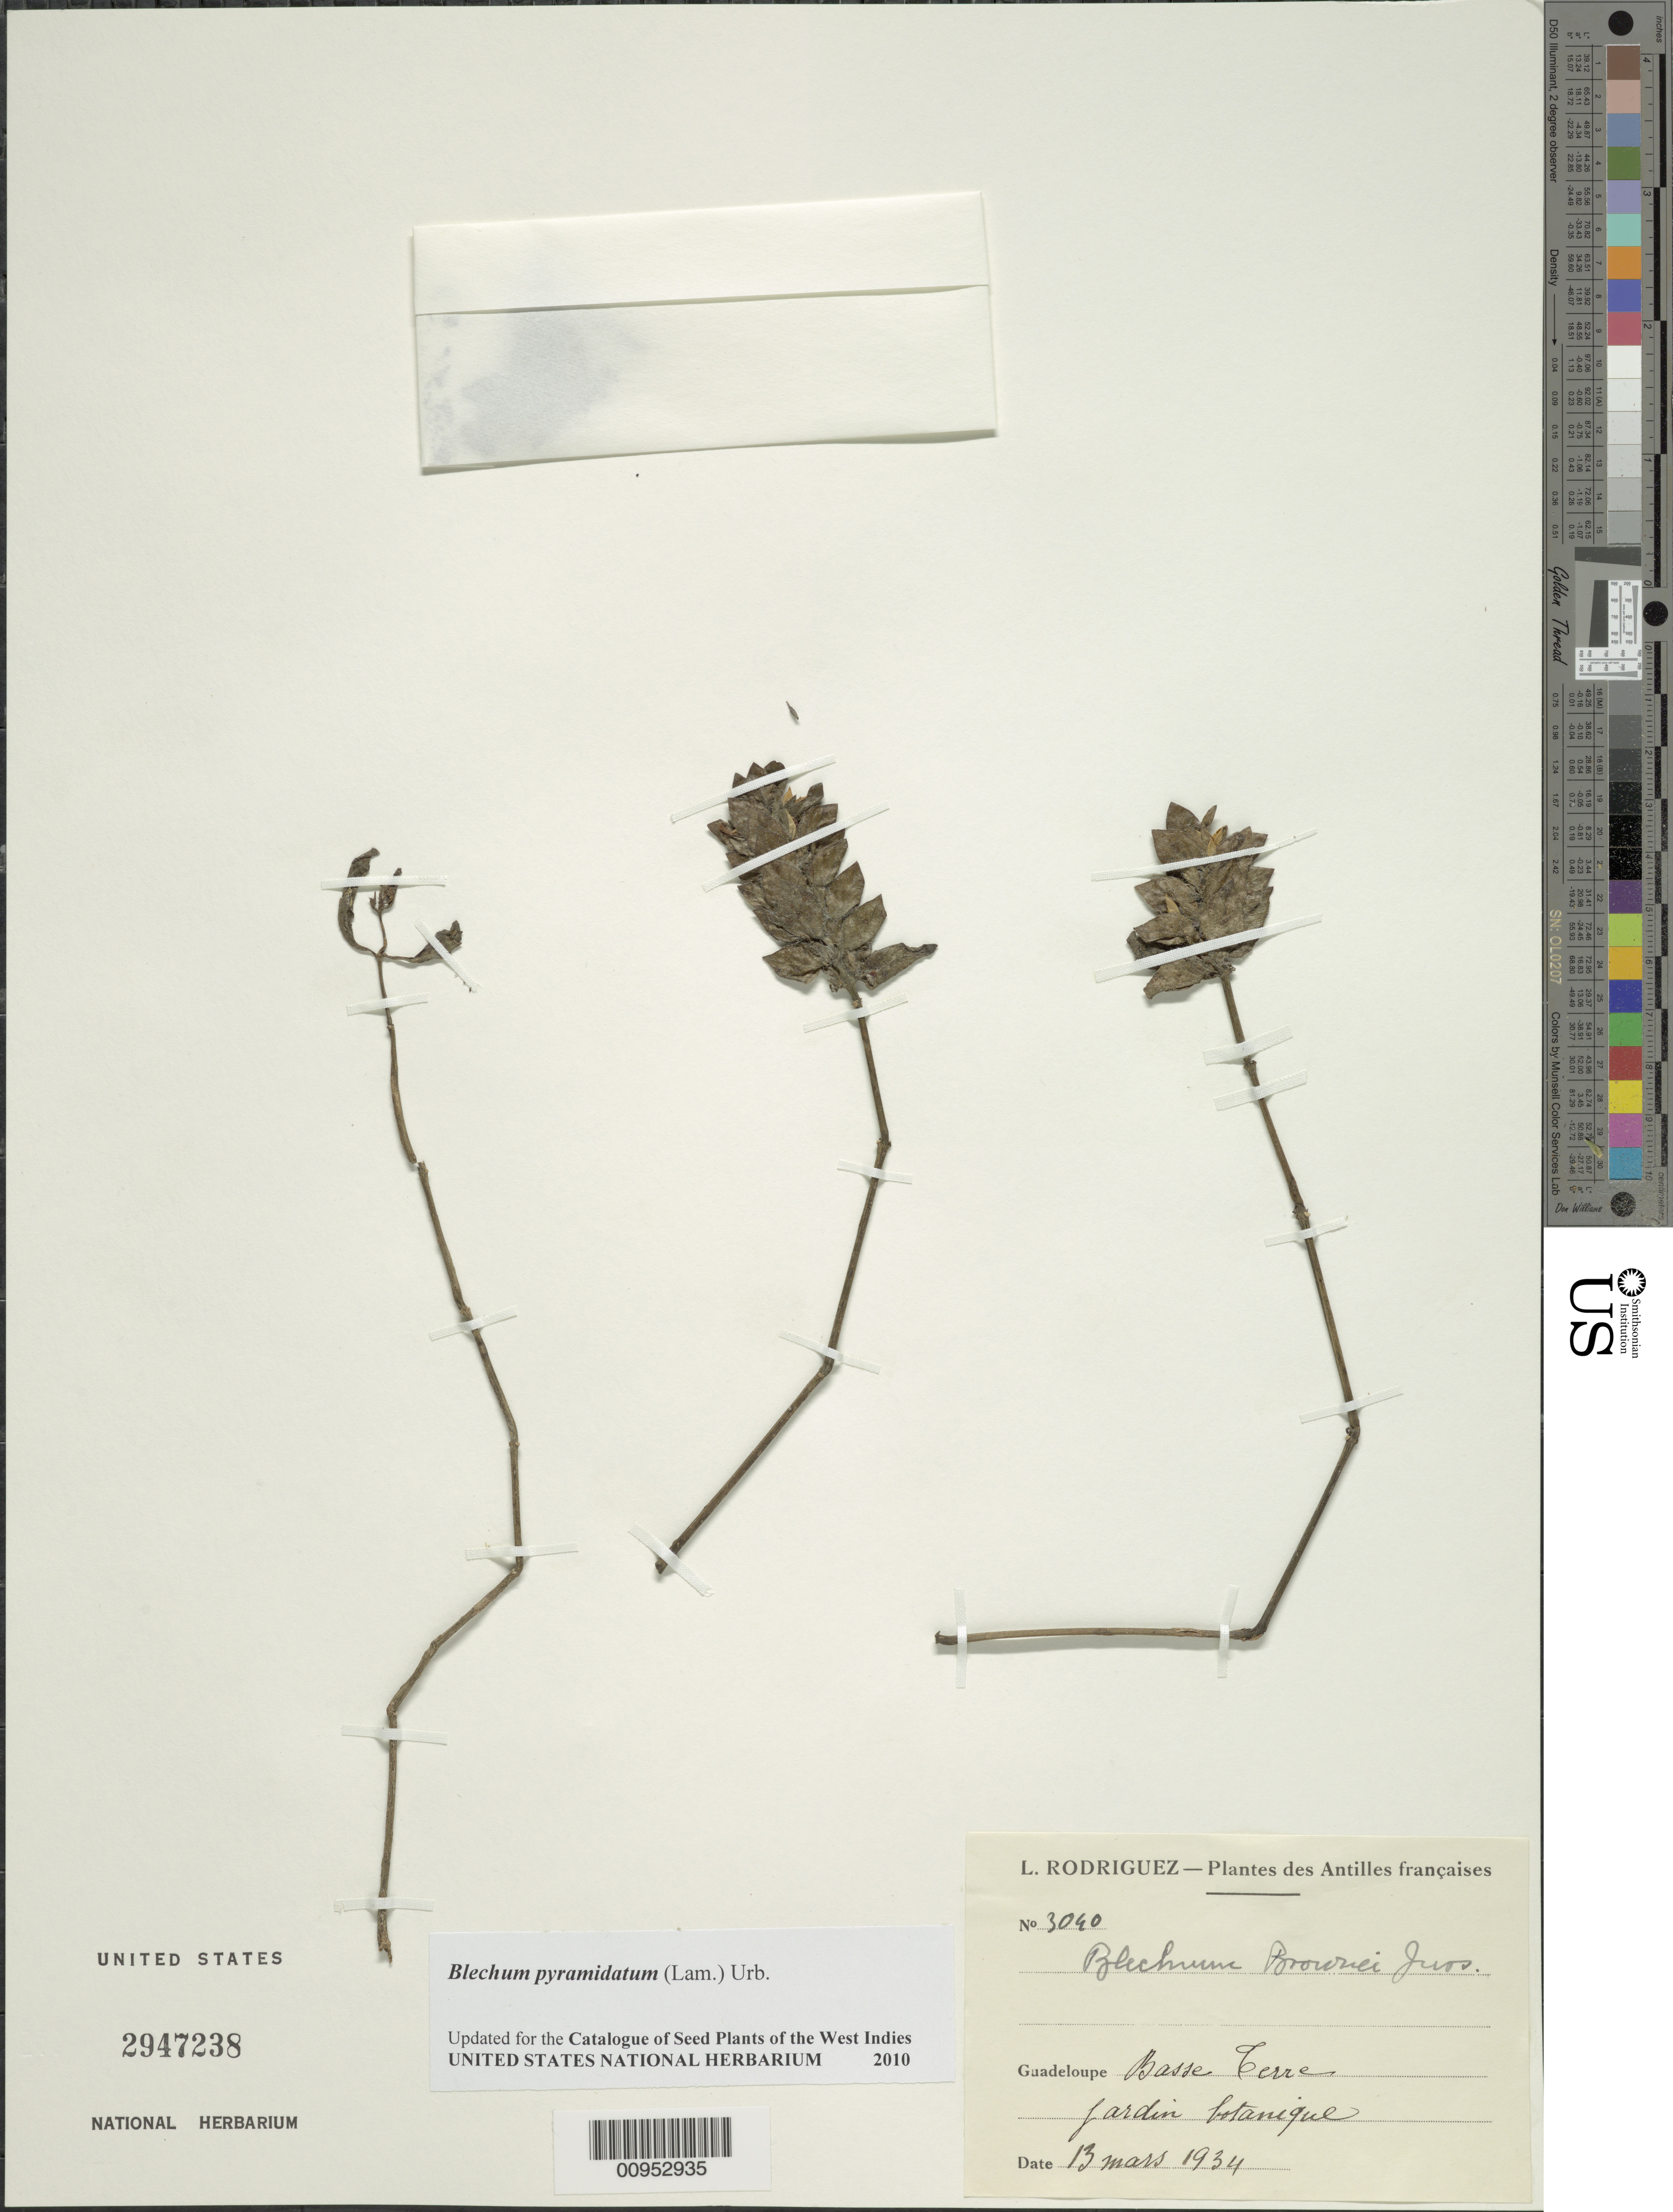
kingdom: Plantae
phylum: Tracheophyta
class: Magnoliopsida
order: Lamiales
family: Acanthaceae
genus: Blechum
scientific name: Blechum pyramidatum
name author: (Lam.) Urb.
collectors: L. Rodriguez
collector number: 3040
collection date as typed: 13 Mar 1934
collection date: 1934-03-13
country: Guadeloupe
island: Basse Terre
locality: Basse Terre, Jardin Botanique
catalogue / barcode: US 2947238